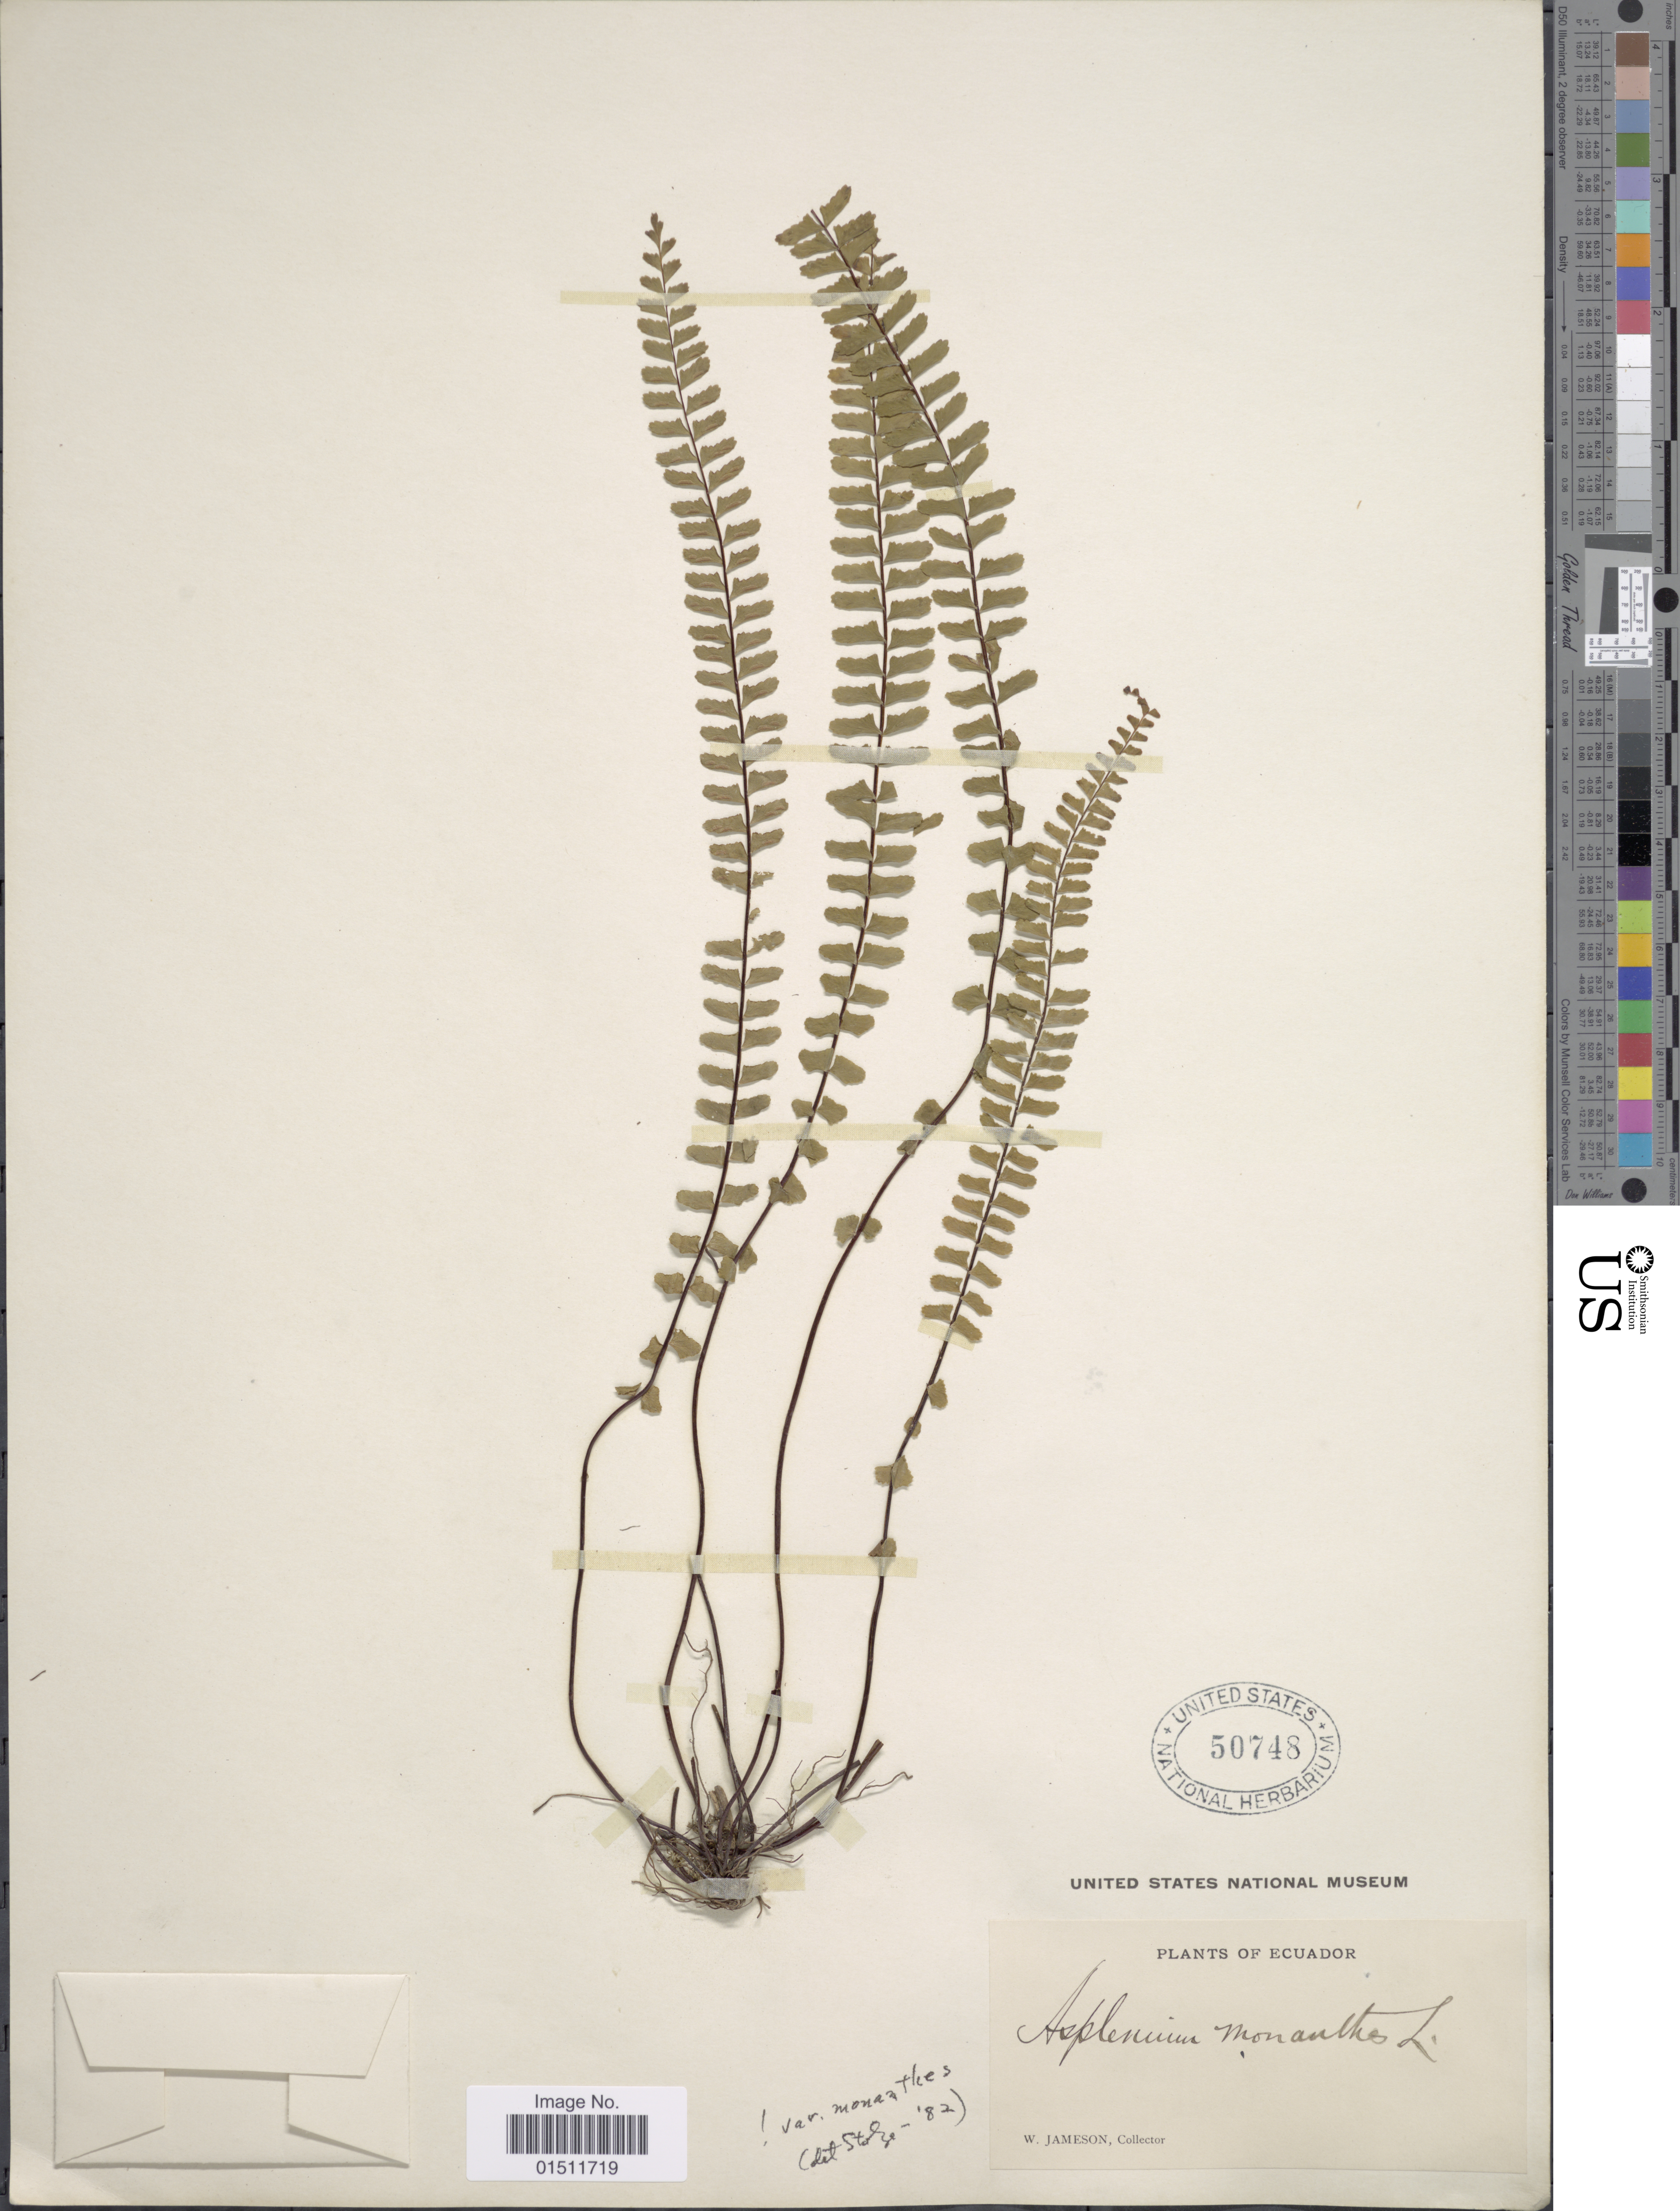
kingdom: Plantae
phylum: Tracheophyta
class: Polypodiopsida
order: Polypodiales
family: Aspleniaceae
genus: Asplenium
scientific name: Asplenium monanthes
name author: L.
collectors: W. Jameson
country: Ecuador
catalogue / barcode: US 50748